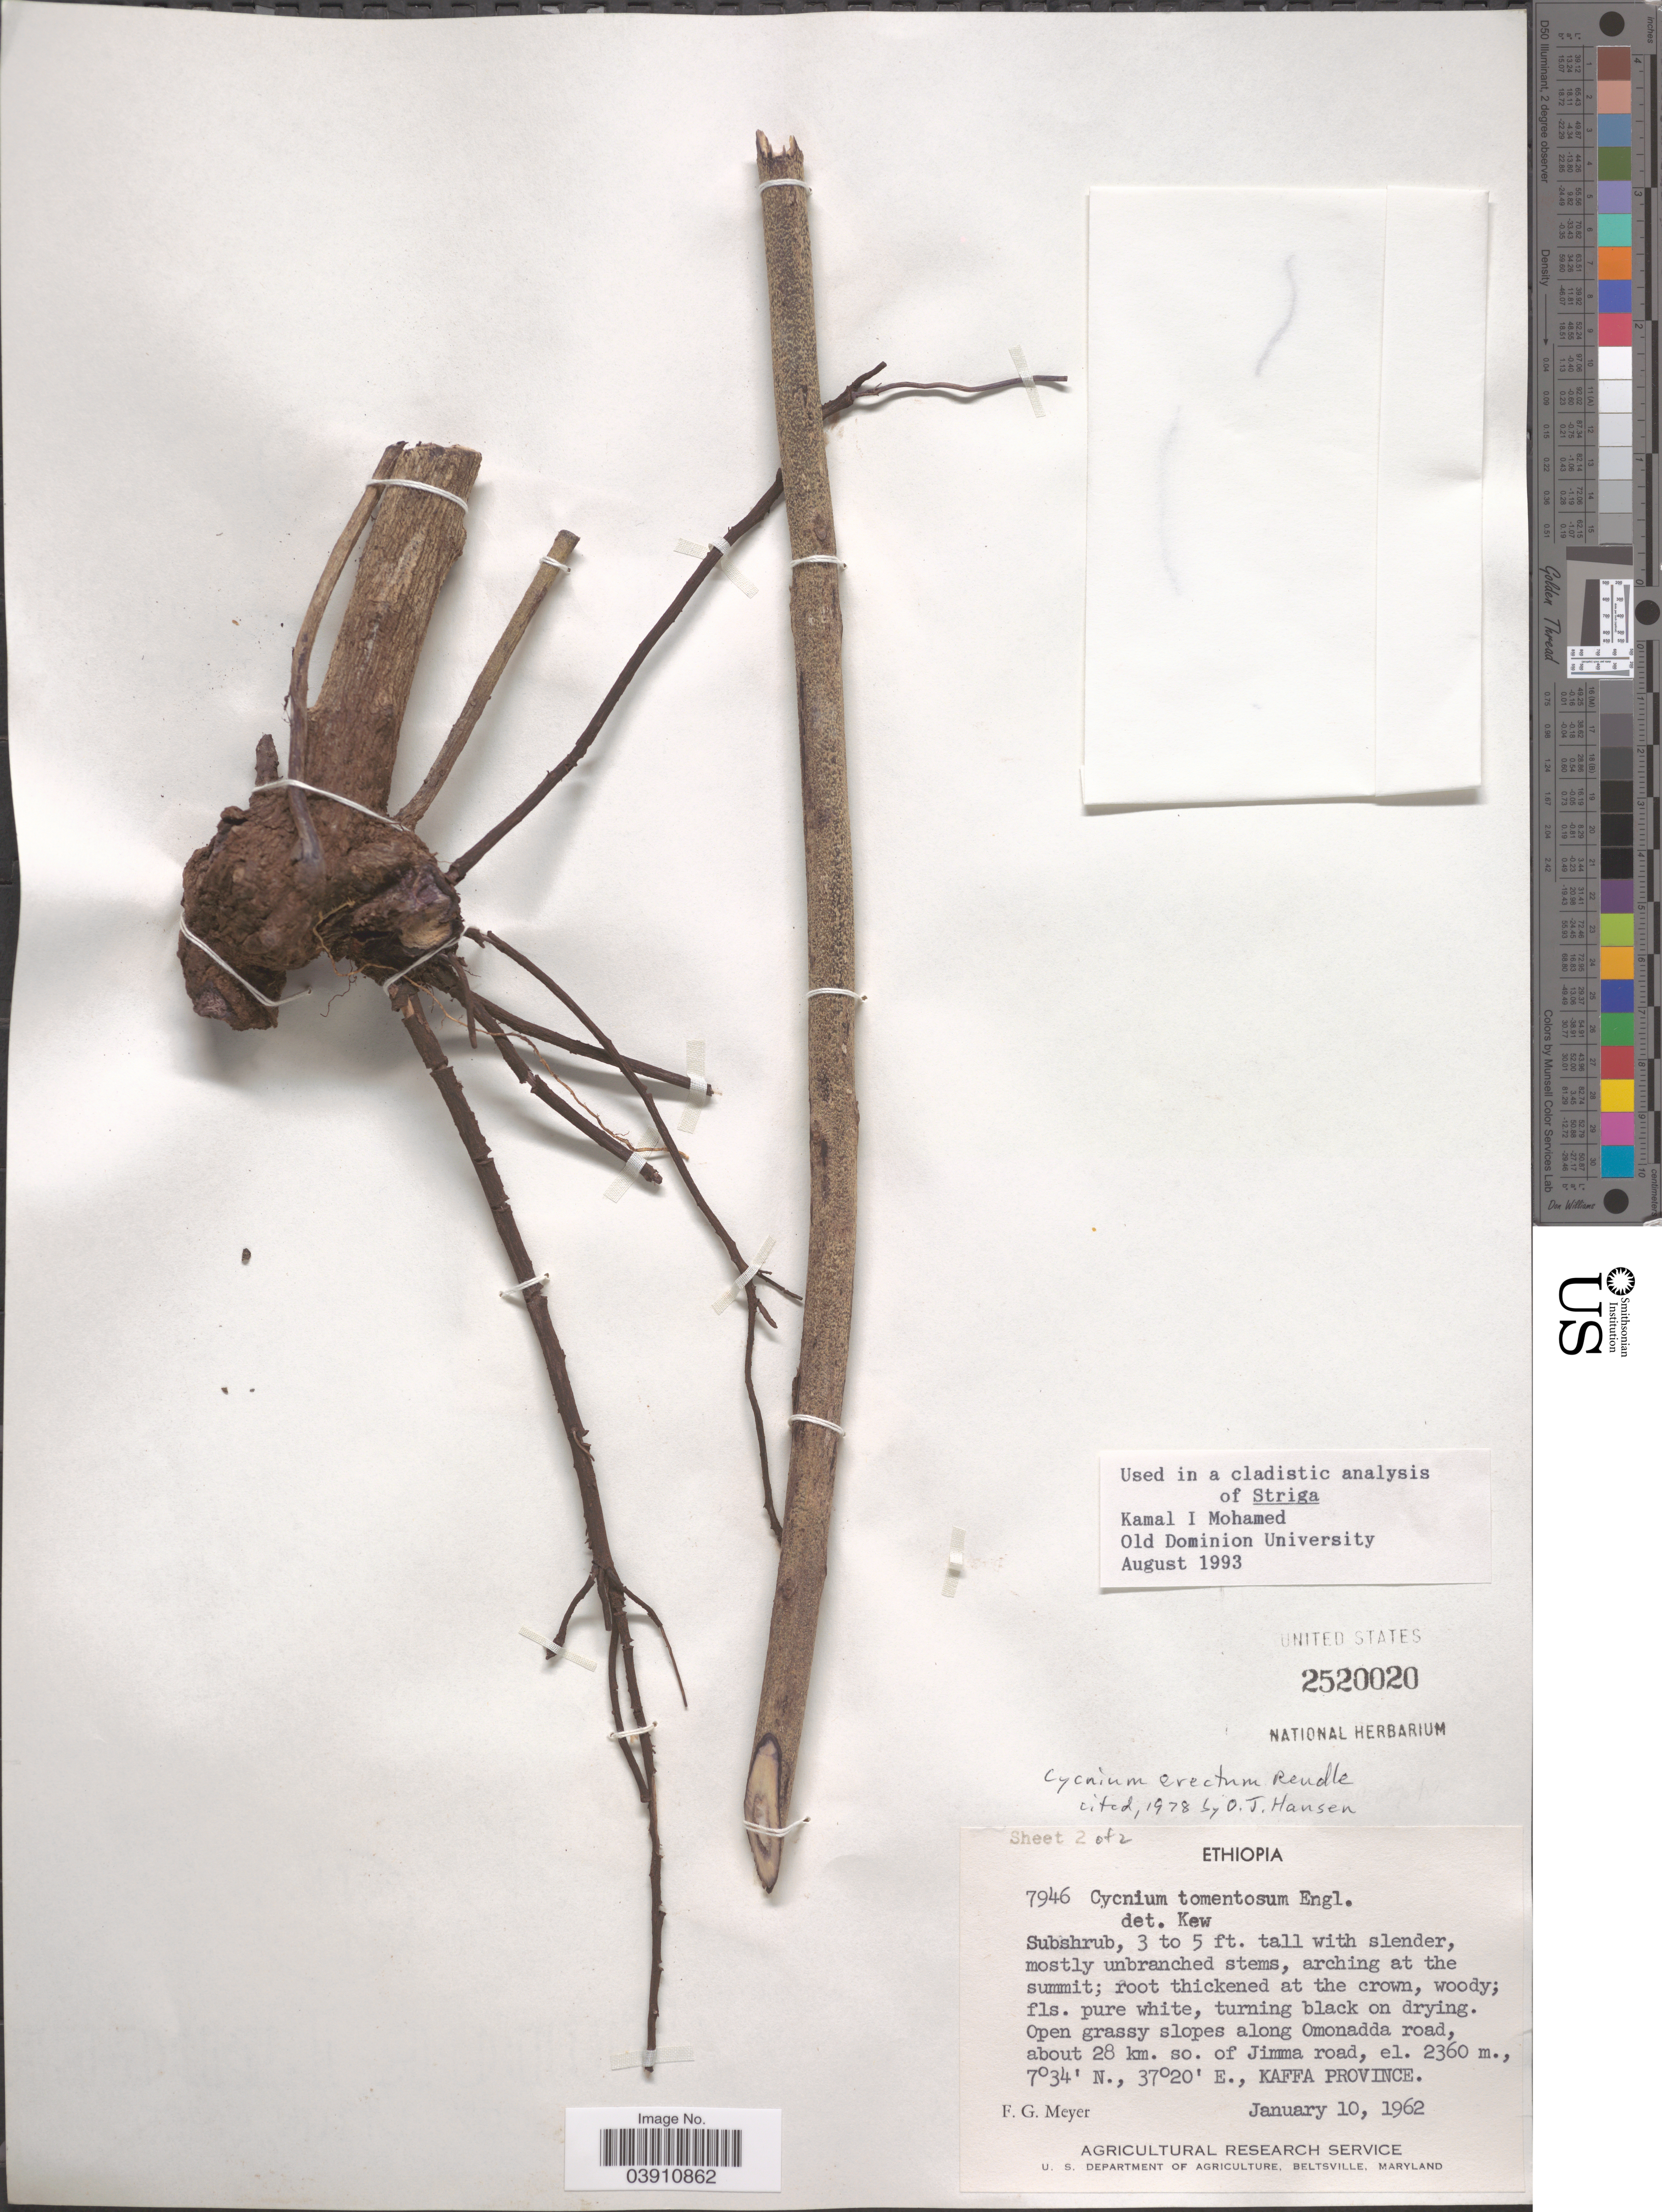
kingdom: Plantae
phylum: Tracheophyta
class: Magnoliopsida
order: Lamiales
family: Orobanchaceae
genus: Cycnium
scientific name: Cycnium erectum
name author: Rendle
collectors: F. G. Meyer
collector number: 7946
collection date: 1962-01-10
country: Ethiopia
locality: Open grassy slopes along Omonadda road, about 28 km. so. of Jimma road, Kaffa Province.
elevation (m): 2360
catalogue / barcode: US 2520020